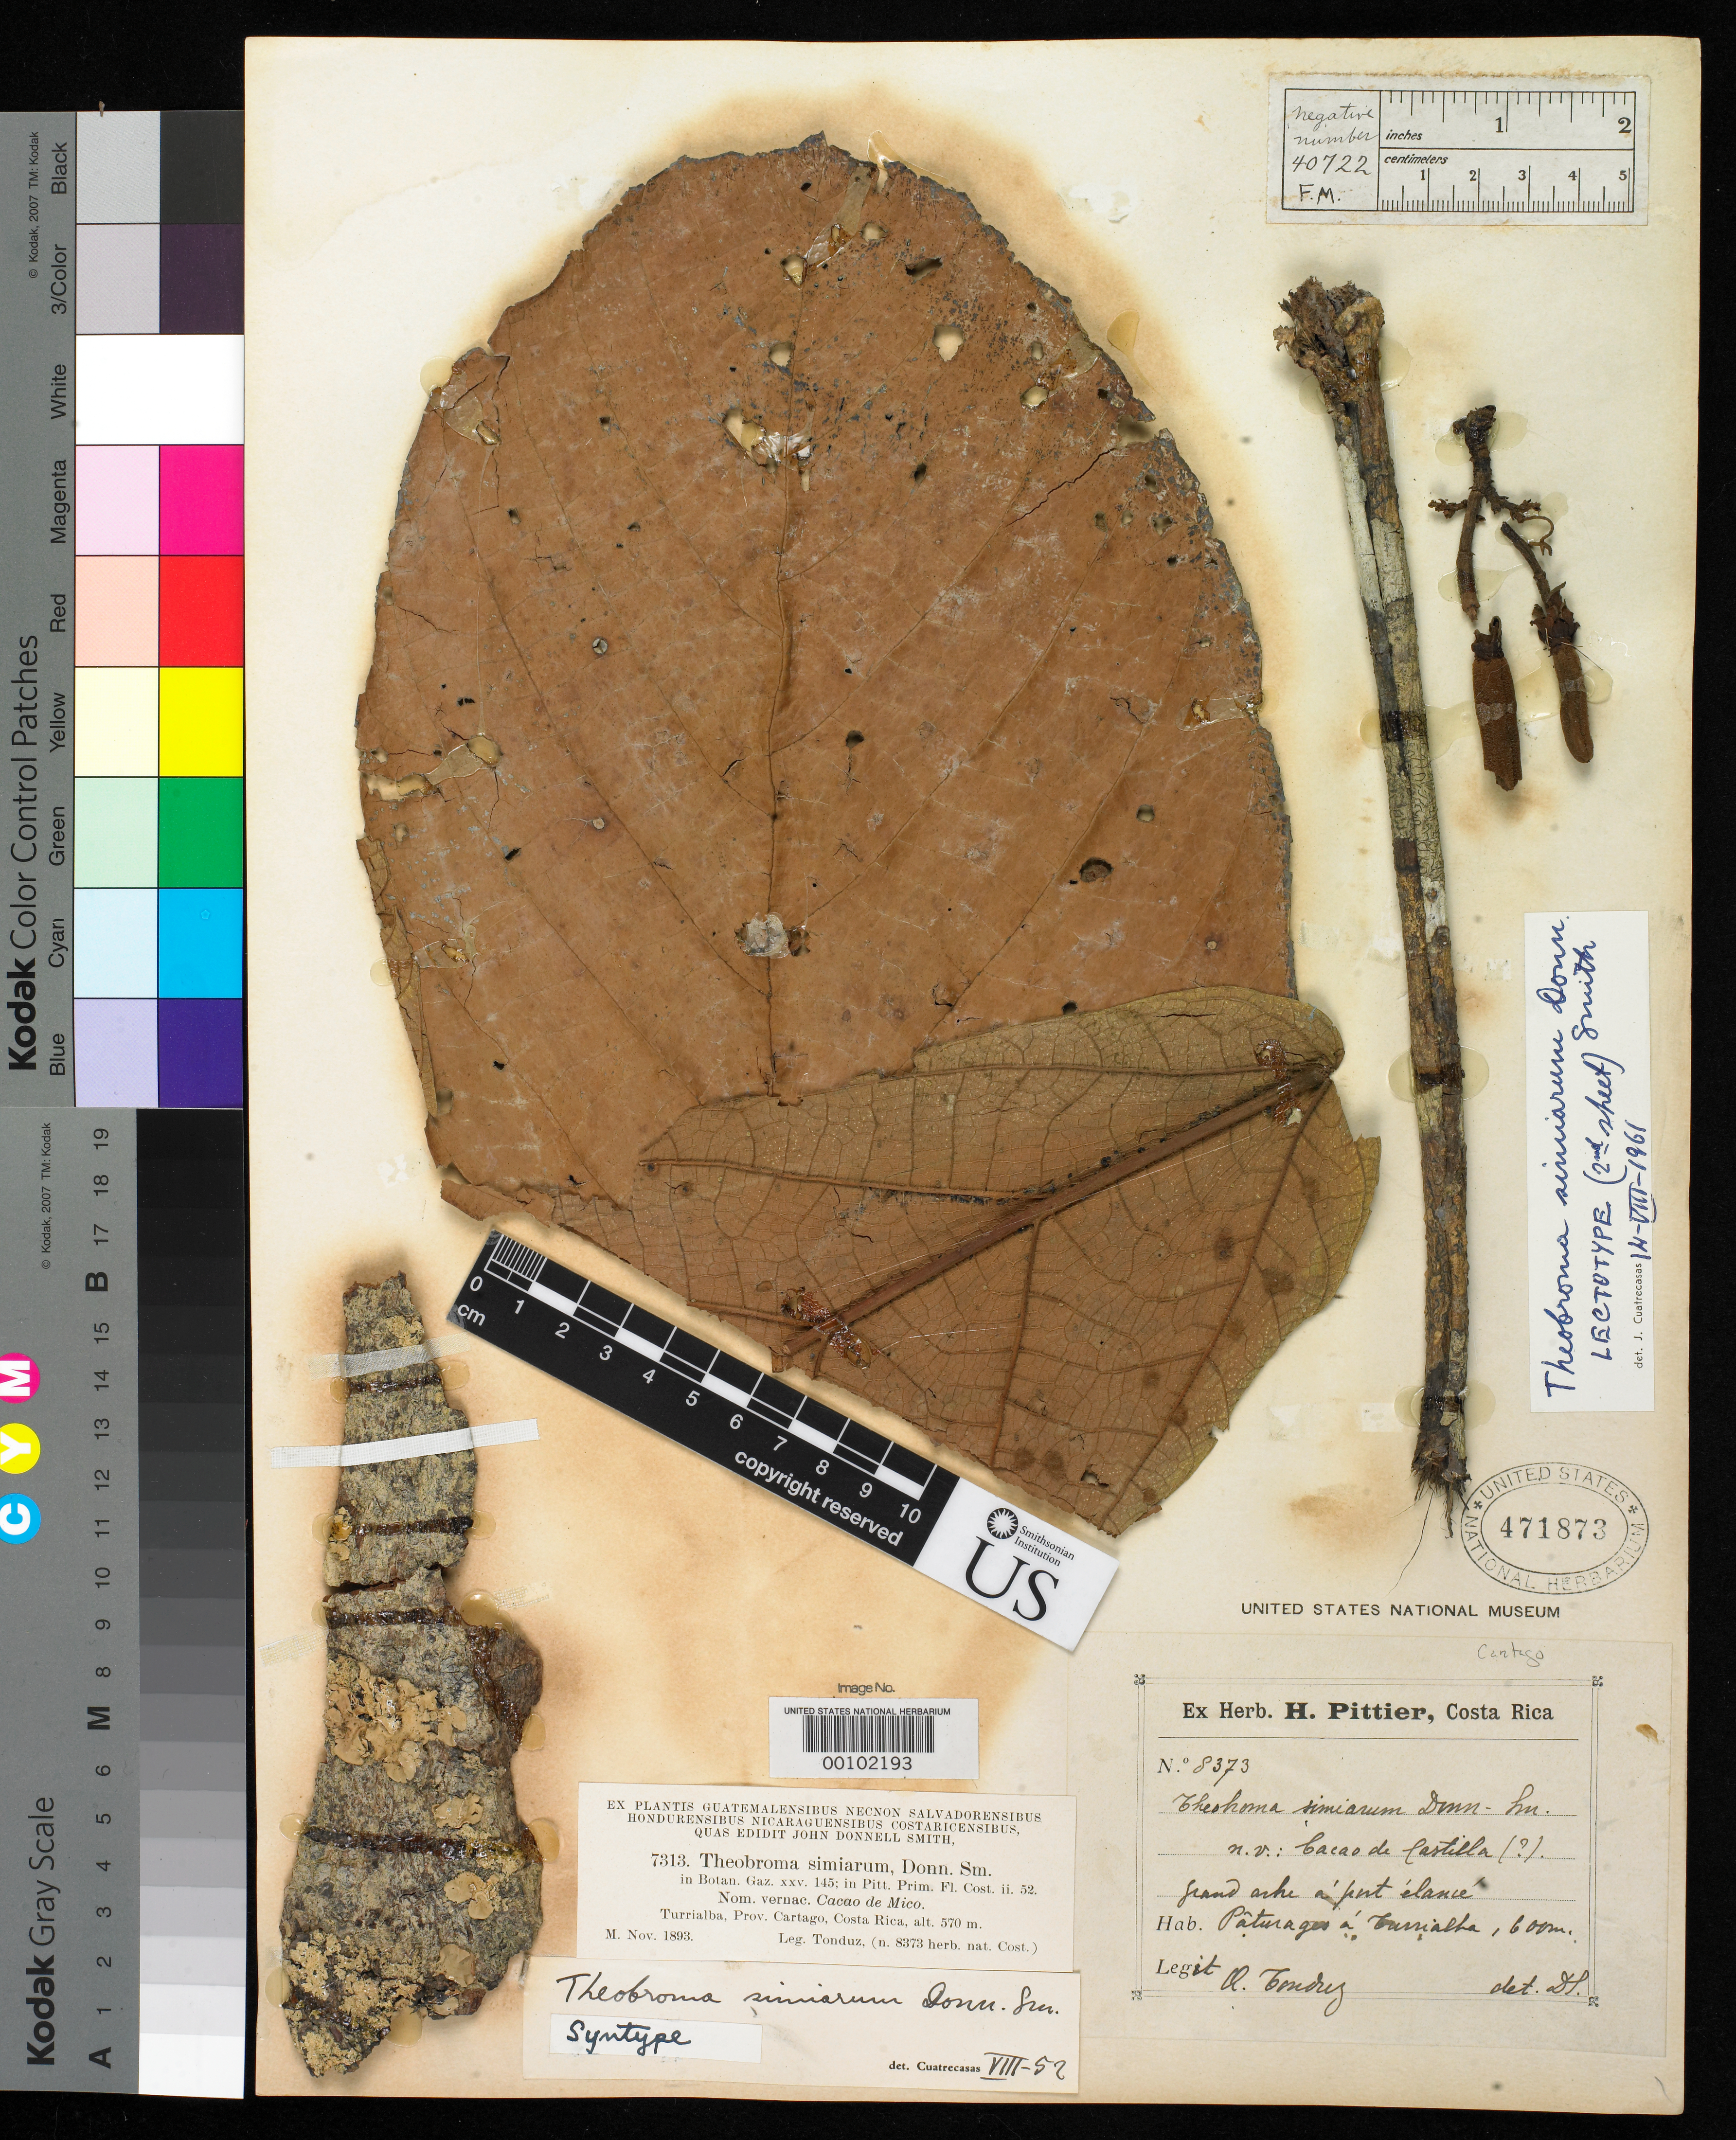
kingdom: Plantae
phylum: Tracheophyta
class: Magnoliopsida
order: Malvales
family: Malvaceae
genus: Theobroma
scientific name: Theobroma simiarum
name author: Donn. Sm.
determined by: Cuatrecasas, J.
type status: Lectotype; Syntype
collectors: A. Tonduz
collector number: Herb. Nac. Costaric. 8373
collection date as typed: Nov 1893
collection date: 1893-11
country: Costa Rica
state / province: Cartago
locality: Turrialba.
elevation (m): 600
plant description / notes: Also published in H. Pittier in Prim. Fl. Costaricensis 2:52. 1898.; Annotated as second sheet of lectotype by Cuatrecasas (1961). This sheet (originally from USNH) bears original handwritten label of Tonduz (which gives alt. as 600 m, not 570 m as on Donnell Smith label); sheets 1382332 (originally from John Donnell Smith herbarium) & 471873 (originally from USNH) cited as "lectotype".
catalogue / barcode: US 471873